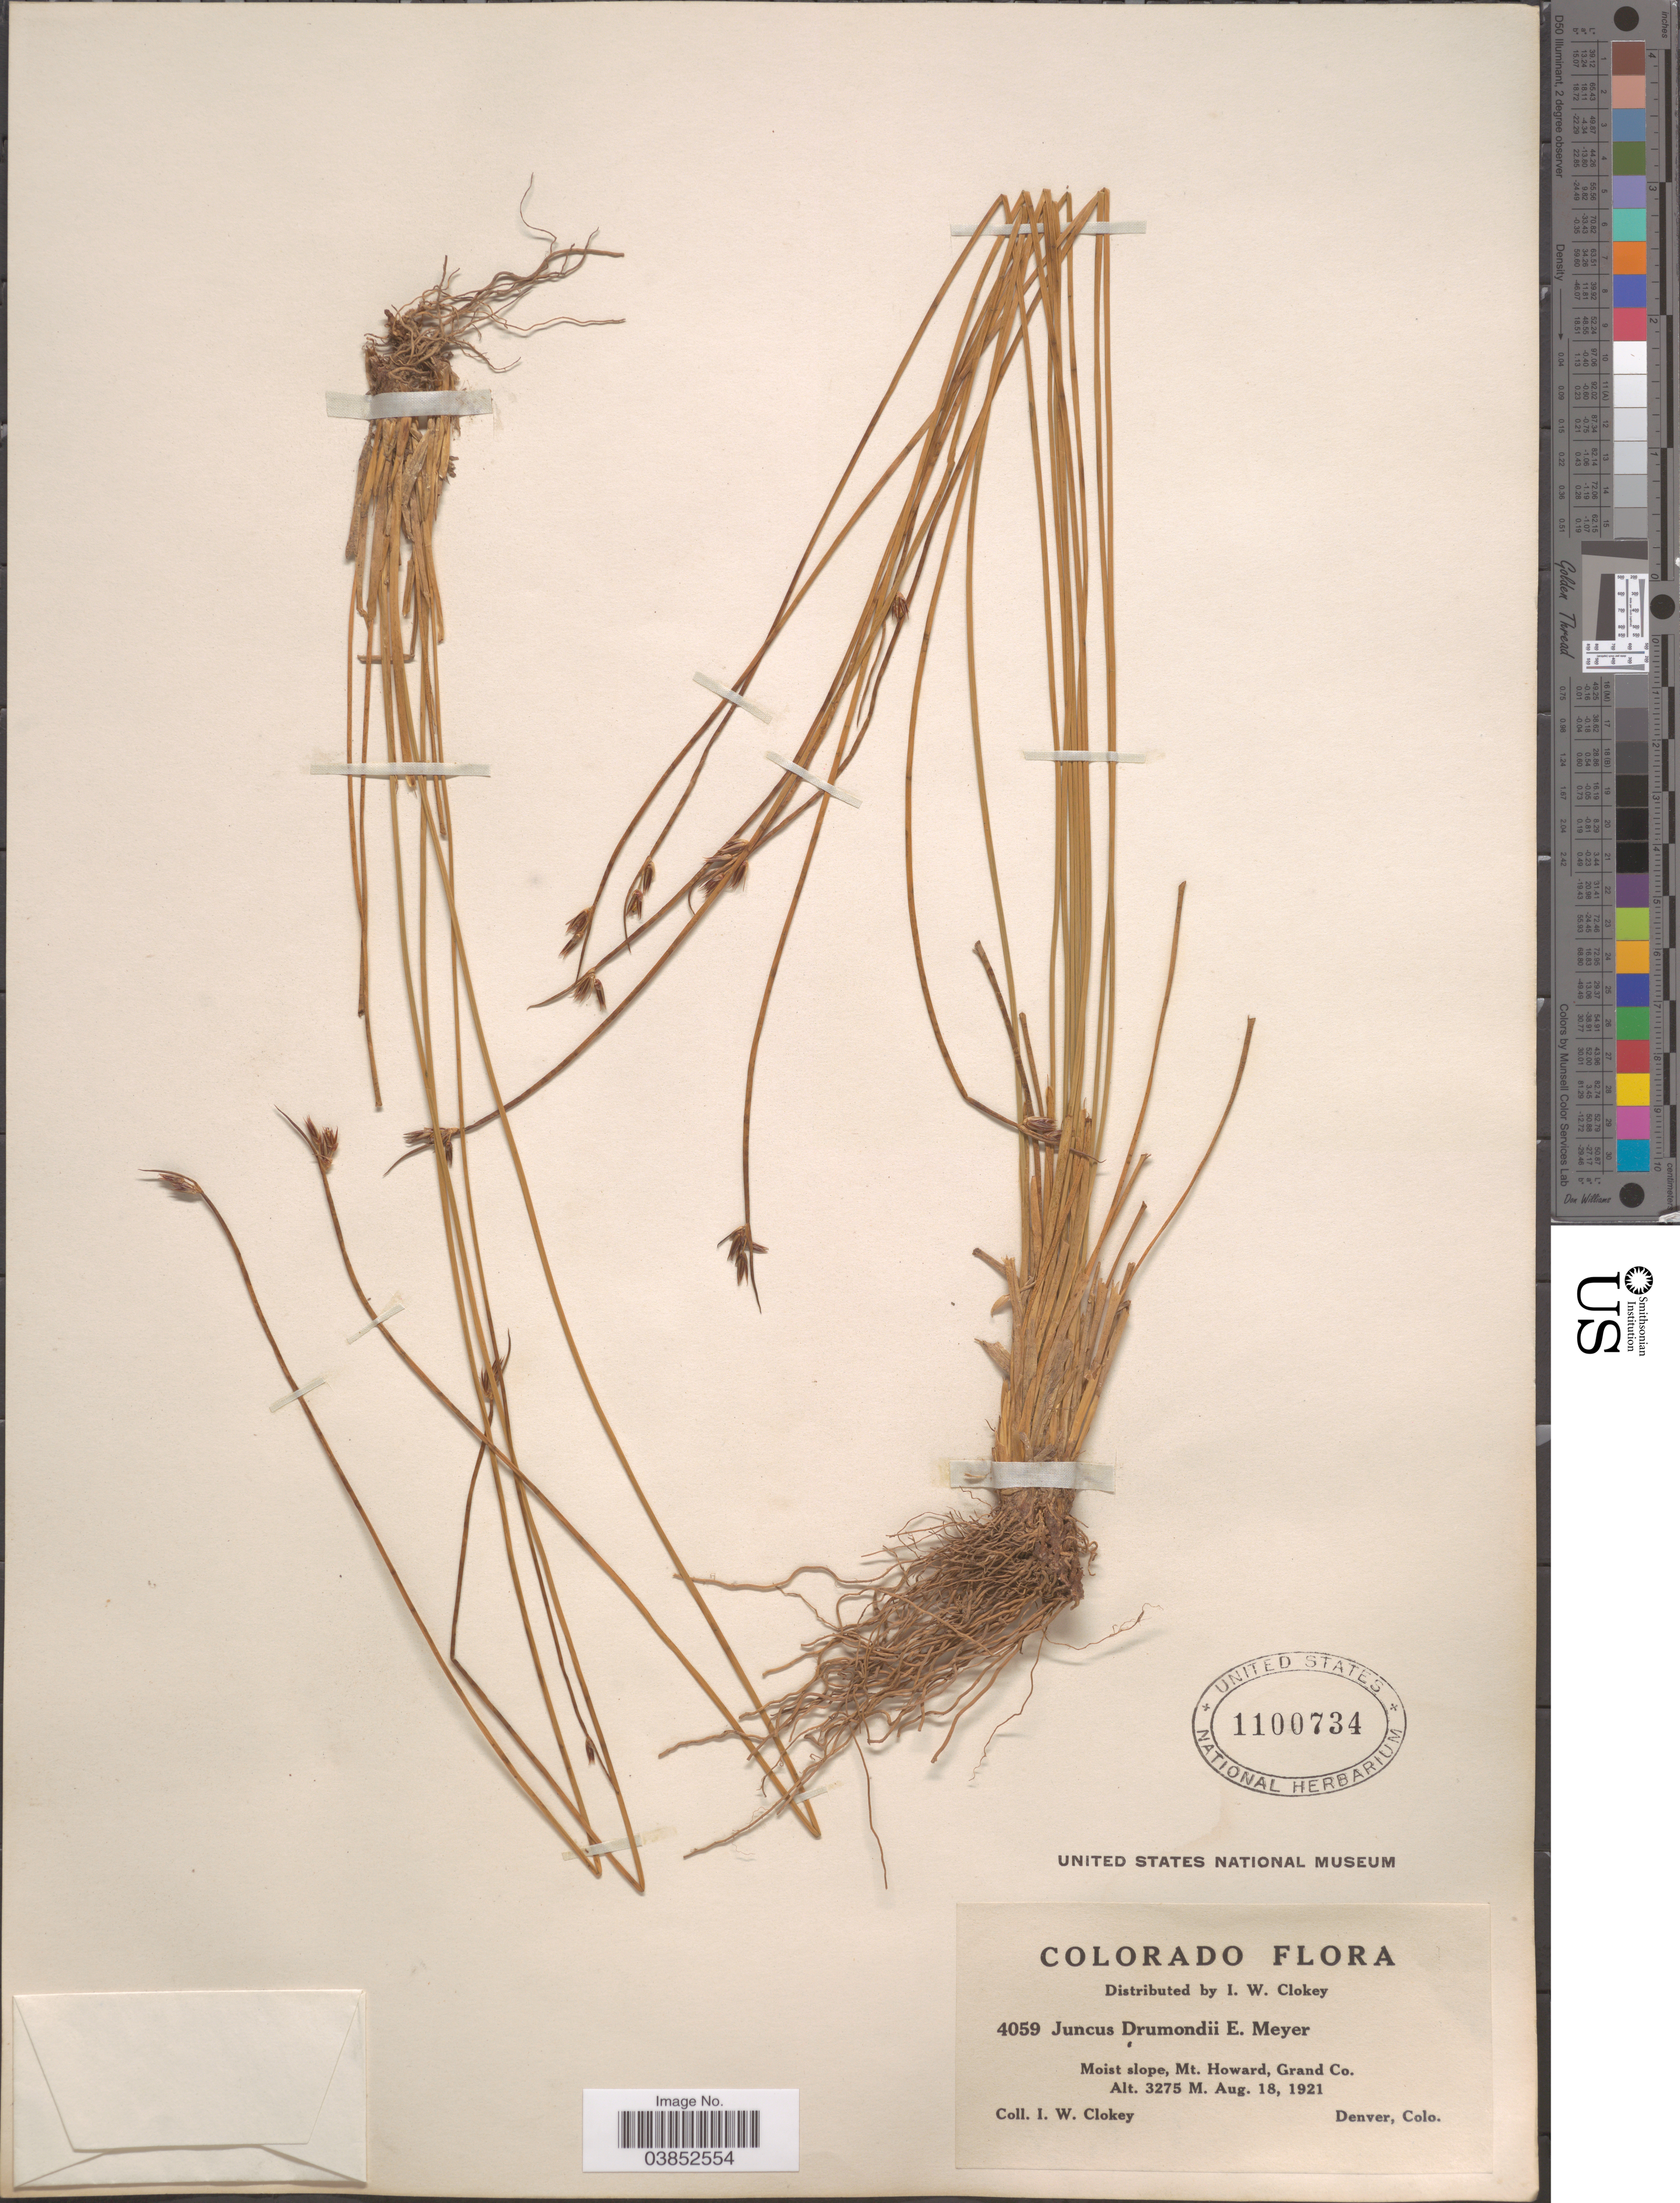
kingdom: Plantae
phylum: Tracheophyta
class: Liliopsida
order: Poales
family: Juncaceae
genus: Juncus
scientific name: Juncus drummondii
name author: E. Mey.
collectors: I. W. Clokey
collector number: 4059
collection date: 1921-08-18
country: United States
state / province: Colorado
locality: Mt. Howard, Grand Co.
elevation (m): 3275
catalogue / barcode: US 1100734